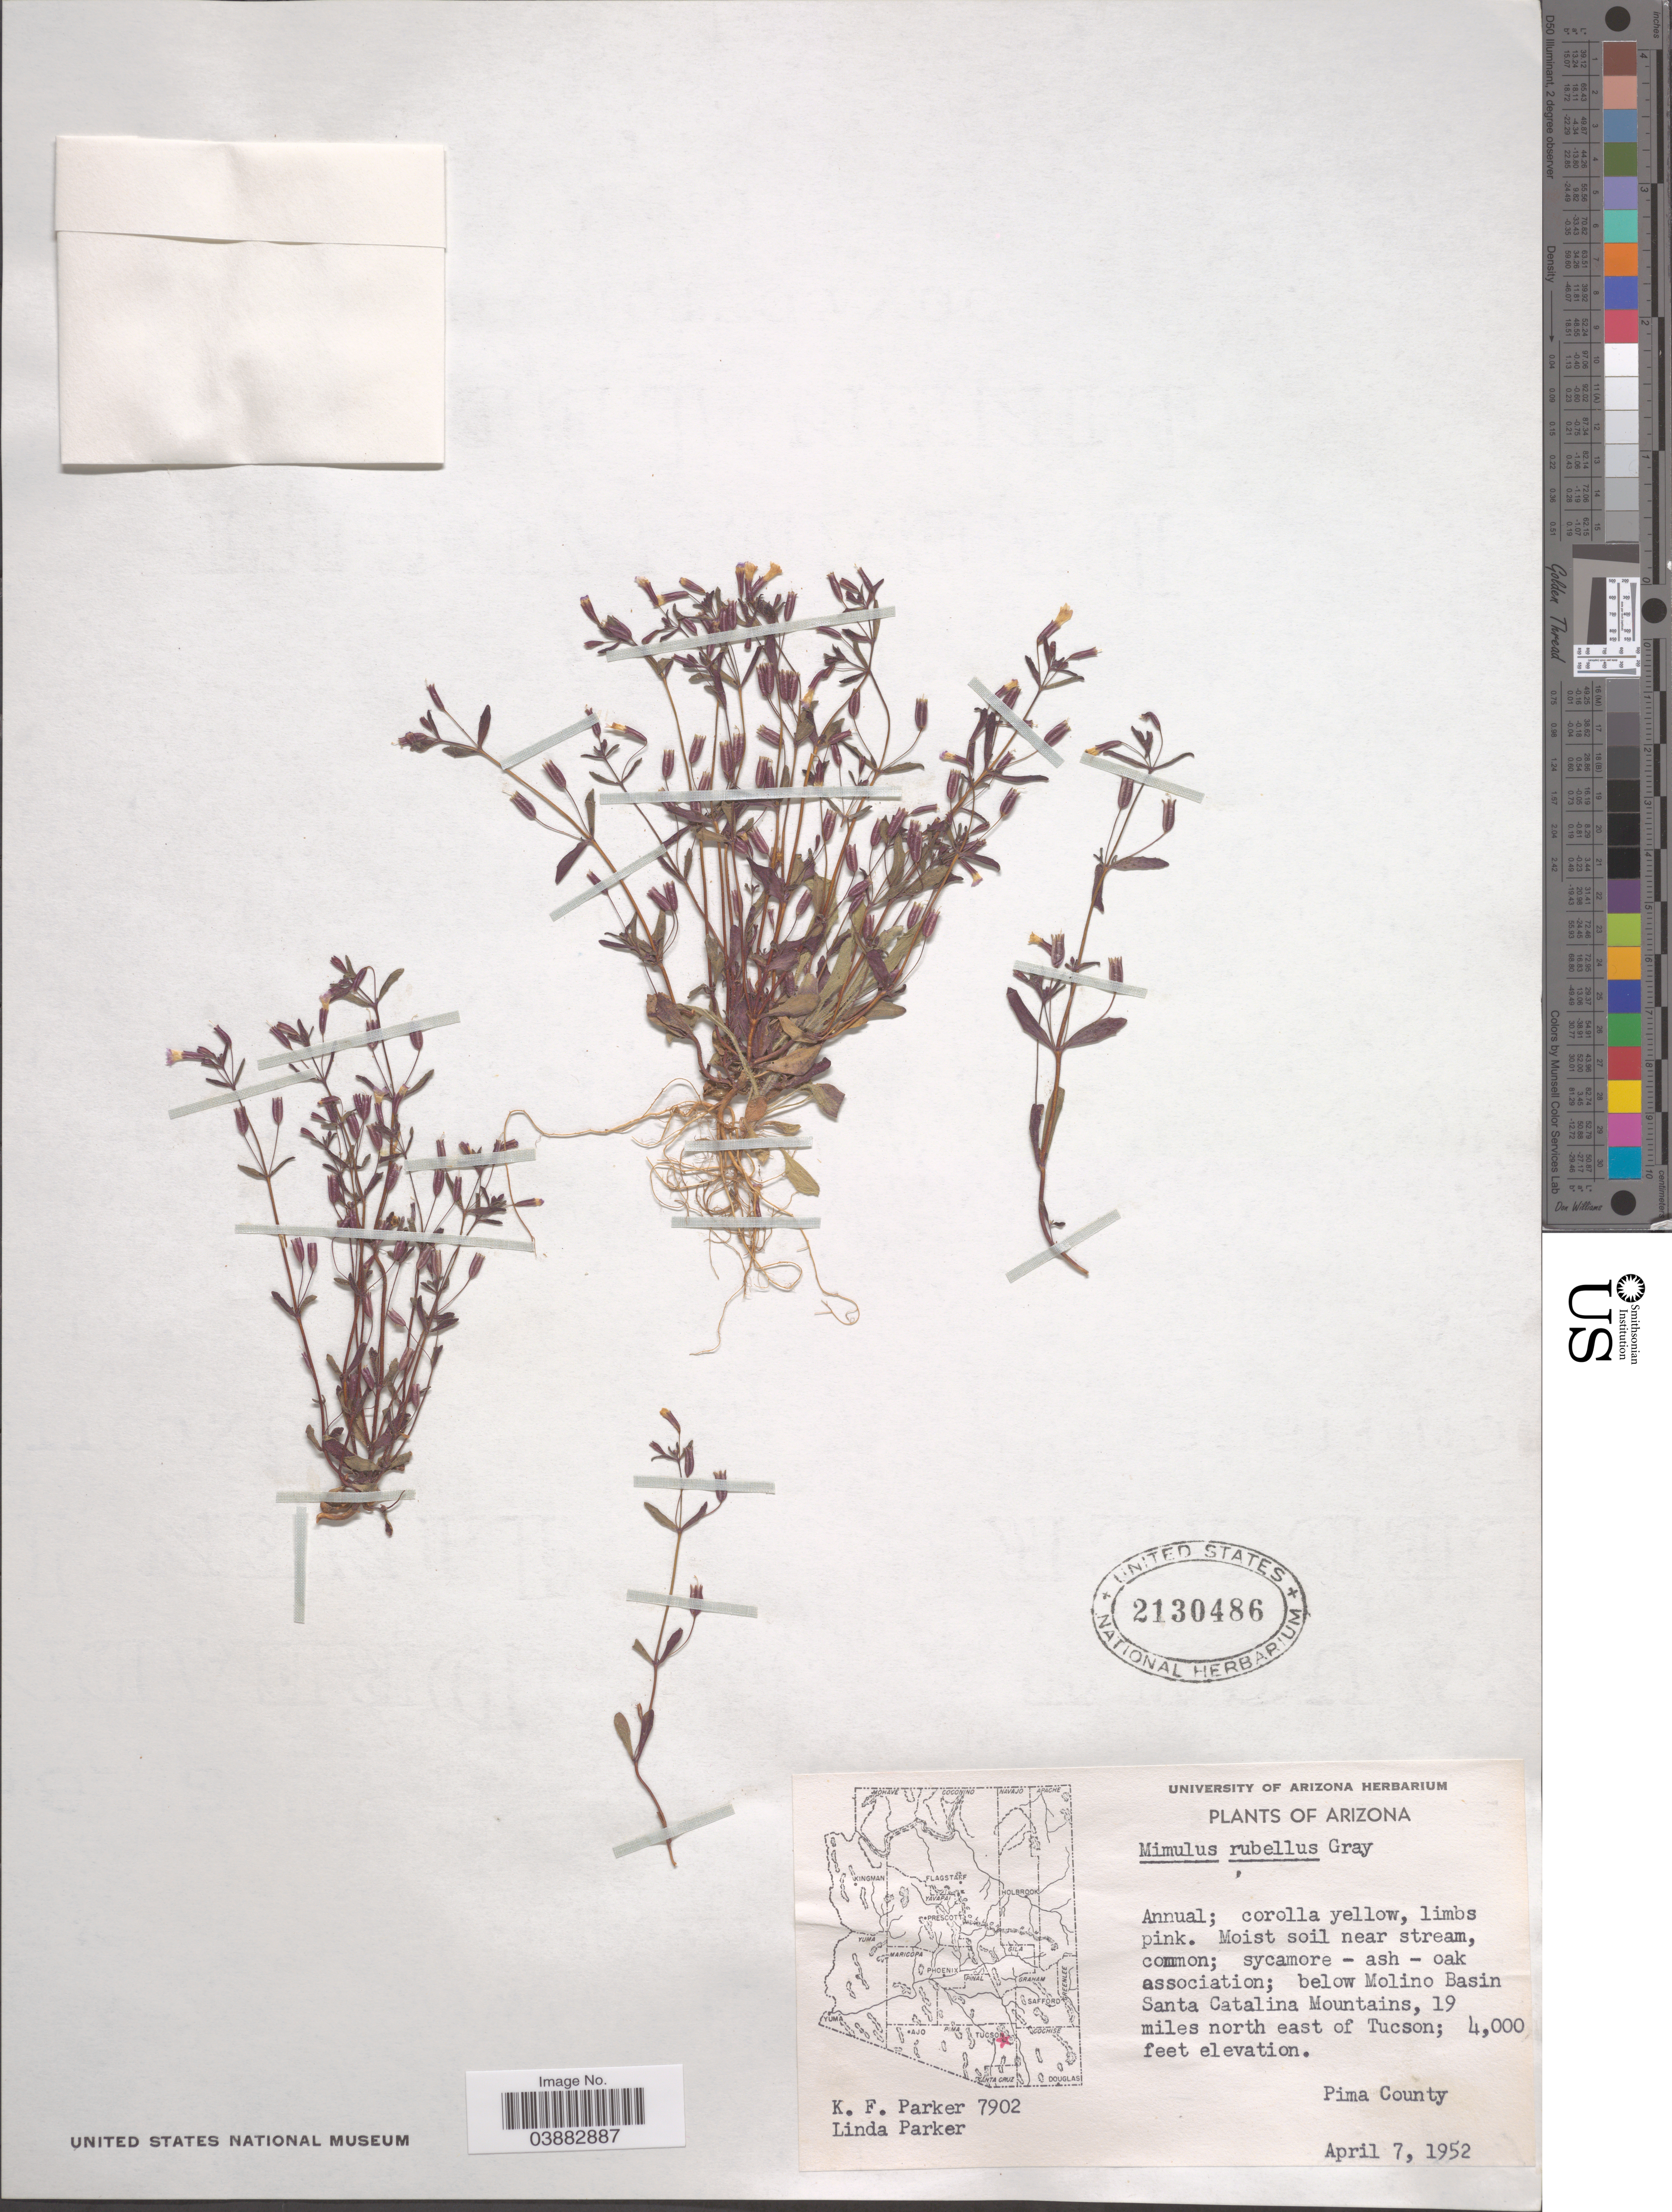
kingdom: Plantae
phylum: Tracheophyta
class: Magnoliopsida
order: Lamiales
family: Phrymaceae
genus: Mimulus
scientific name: Mimulus rubellus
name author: A. Gray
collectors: K. F. Parker & L. Parker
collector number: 7902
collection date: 1952-04-07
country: United States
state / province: Arizona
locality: Below Molino Basin. Santa Catalina Mountains, 19 miles north east of Tucson. Pima County.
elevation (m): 1219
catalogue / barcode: US 2130486